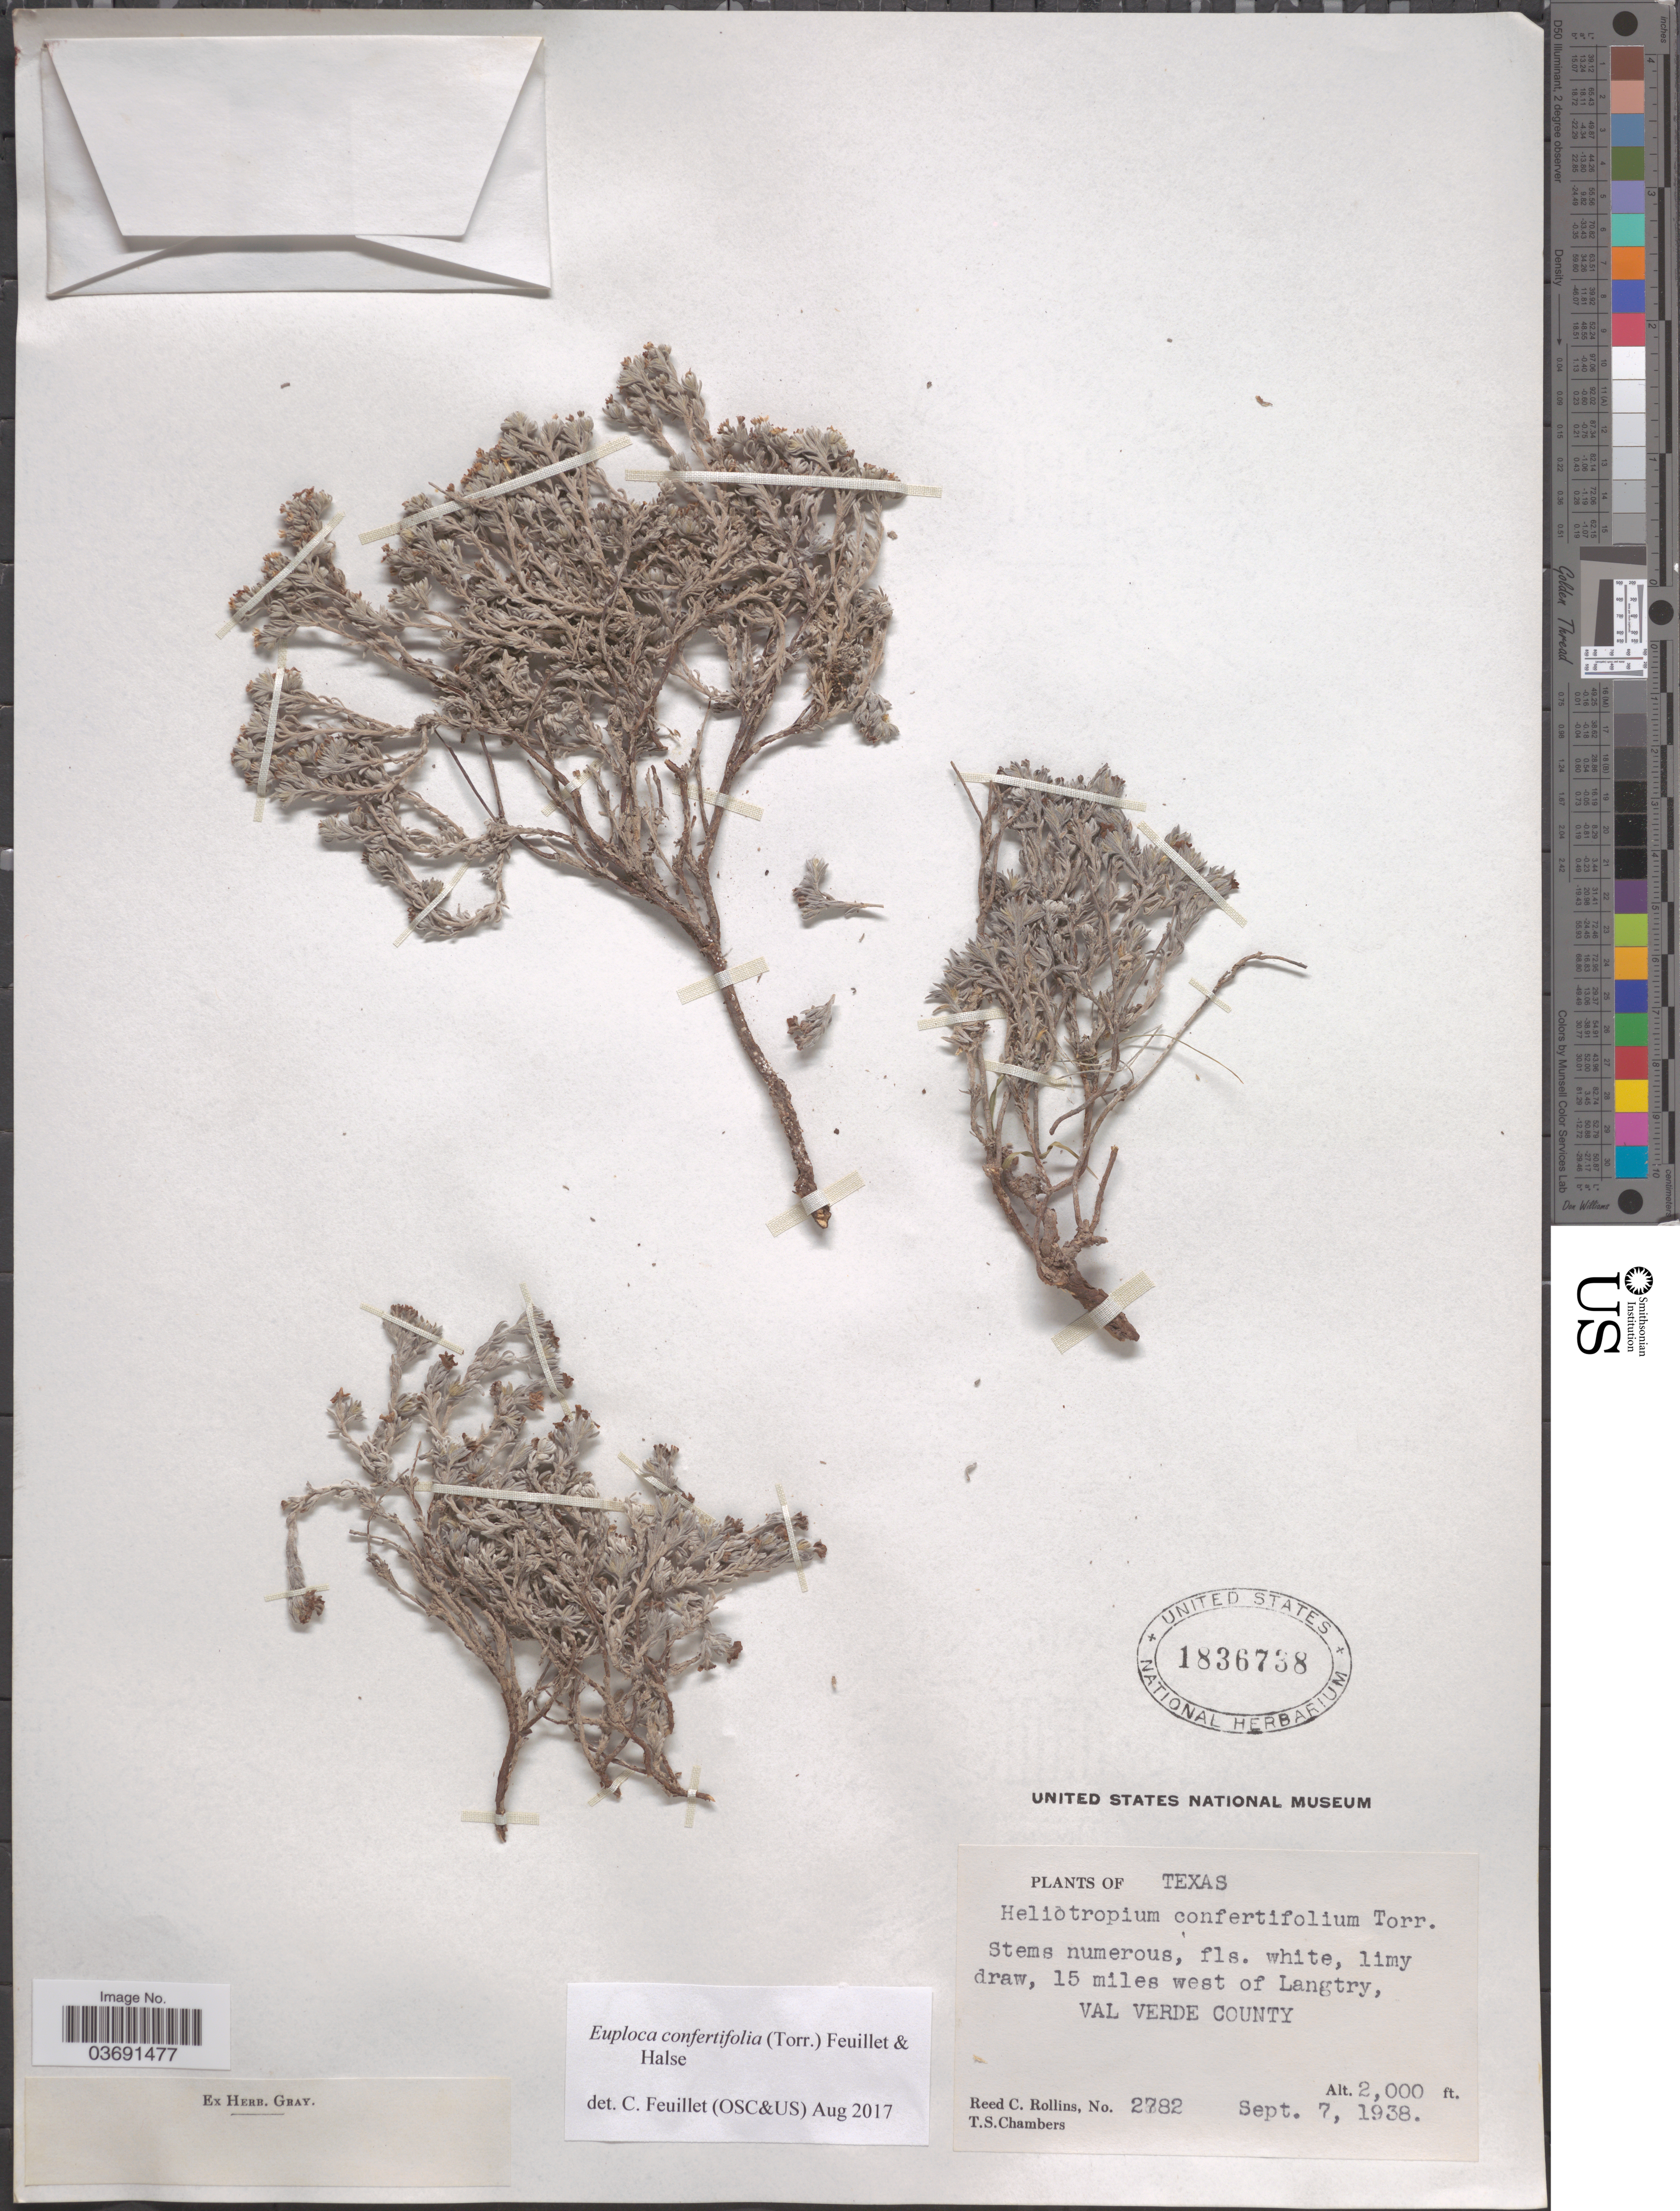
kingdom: Plantae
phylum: Tracheophyta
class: Magnoliopsida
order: Boraginales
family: Heliotropiaceae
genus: Euploca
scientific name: Euploca confertifolium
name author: (Torr.) Feuillet & Halse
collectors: R. C. Rollins & T. Chambers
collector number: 2782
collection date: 1938-09-07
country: United States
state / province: Texas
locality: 15 miles west of Langtry, Val Verde County.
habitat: limy draw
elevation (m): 610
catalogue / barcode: US 1836738